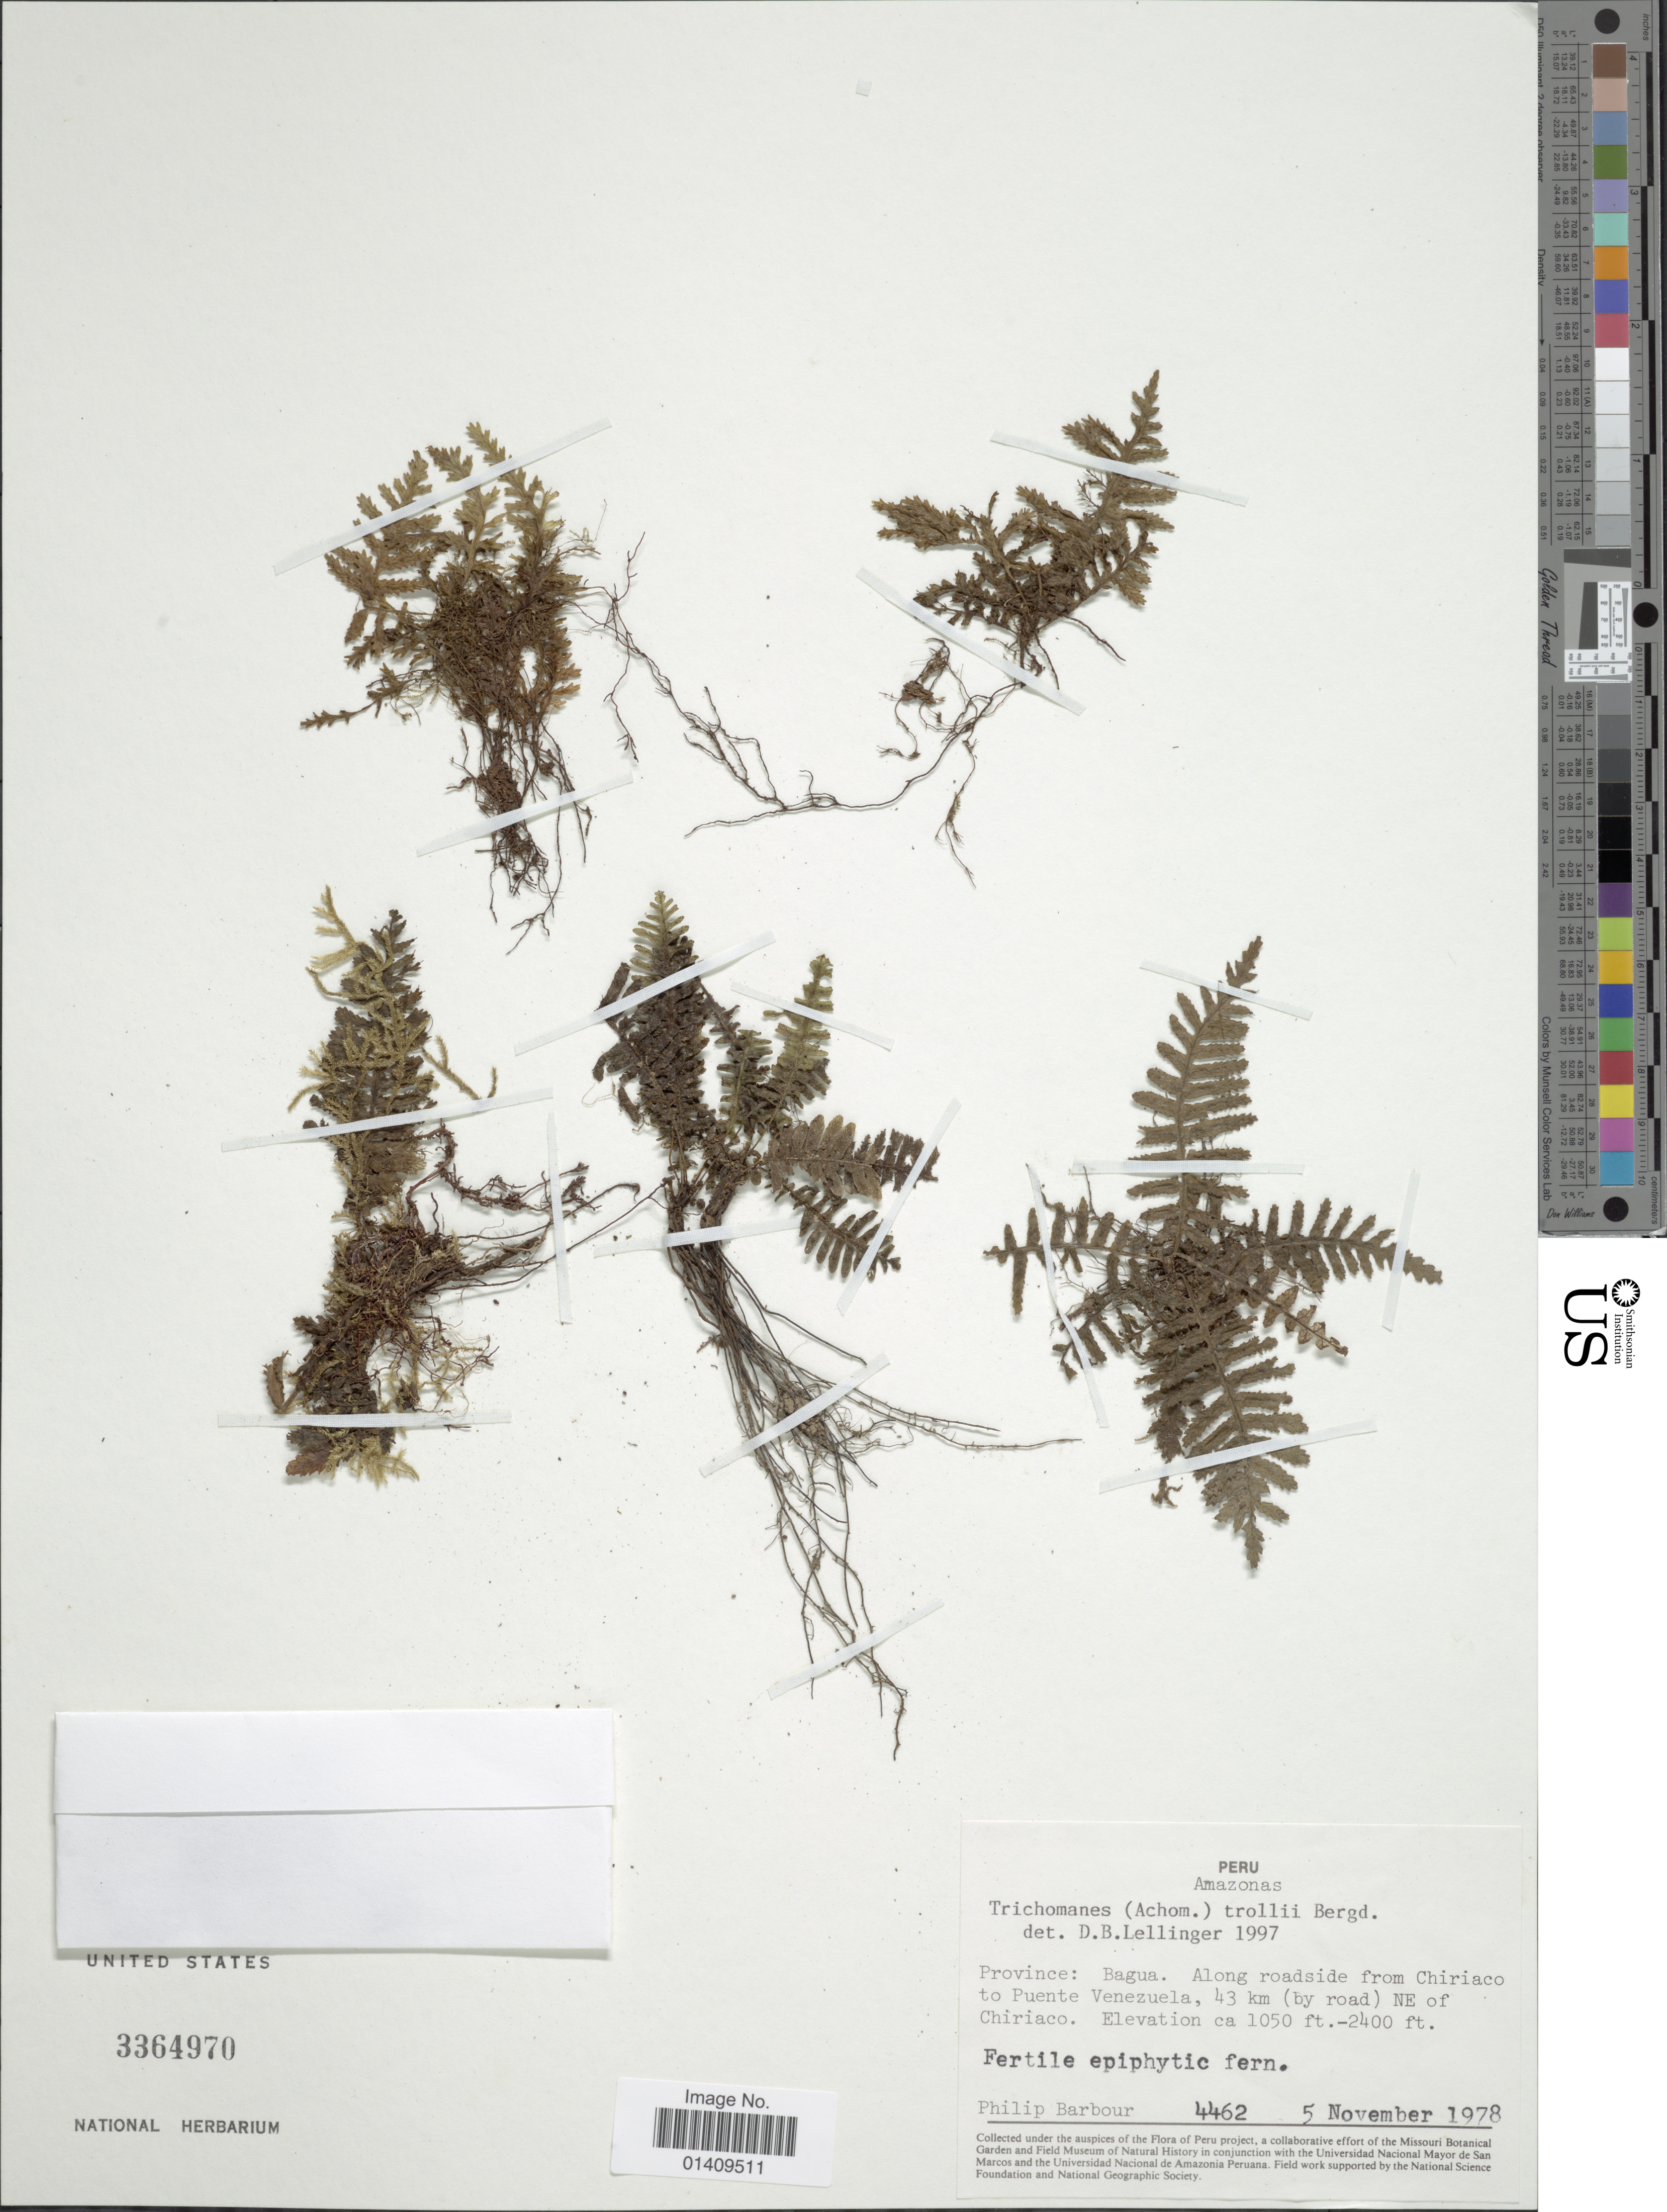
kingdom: Plantae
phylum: Tracheophyta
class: Polypodiopsida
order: Hymenophyllales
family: Hymenophyllaceae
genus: Trichomanes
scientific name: Trichomanes trollii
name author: Bergdolt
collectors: P. Barbour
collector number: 4462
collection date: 1978-11-05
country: Peru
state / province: Amazonas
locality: Province: Bagua. ALong roadside from Chiriaco to Puente Venezuela 43 km by road NE of Chiriaco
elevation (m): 320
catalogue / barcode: US 3364970